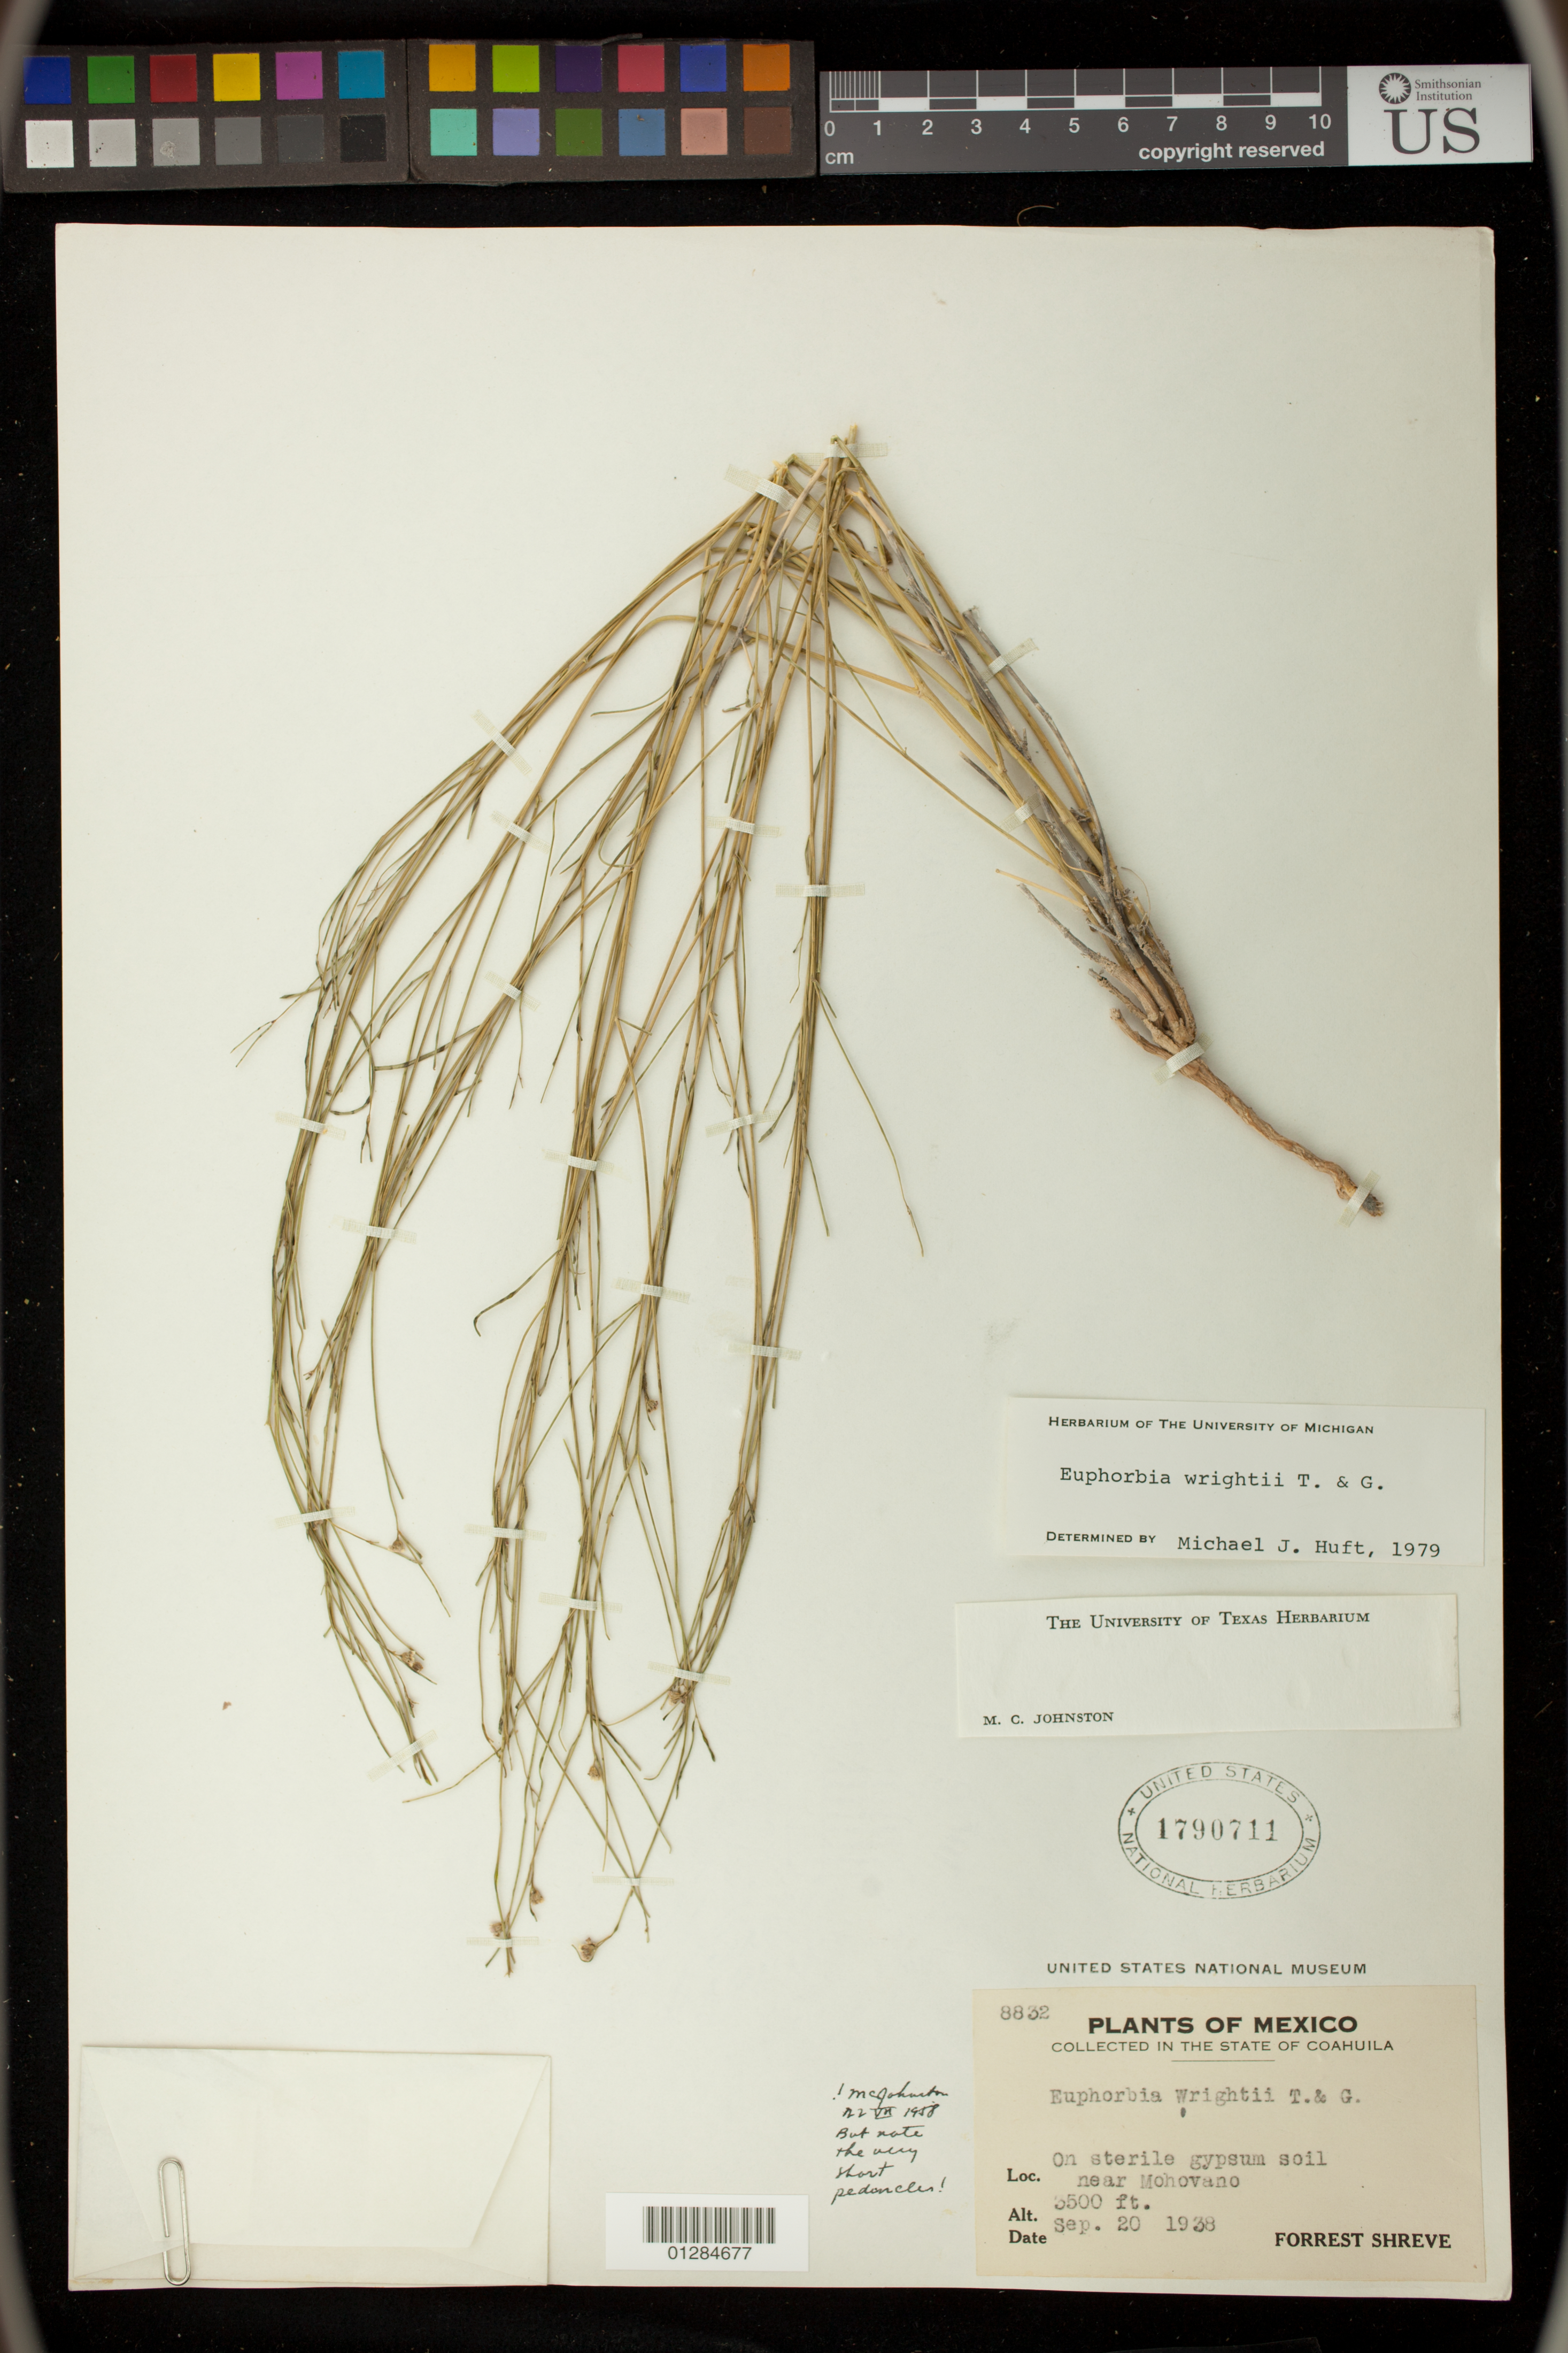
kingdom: Plantae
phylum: Tracheophyta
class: Magnoliopsida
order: Malpighiales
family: Euphorbiaceae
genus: Euphorbia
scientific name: Euphorbia wrightii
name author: Torr. & A. Gray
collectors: F. Shreve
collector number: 8832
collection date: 1938-09-20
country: Mexico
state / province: Coahuila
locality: near Mohovano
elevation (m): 1067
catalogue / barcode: US 1790711